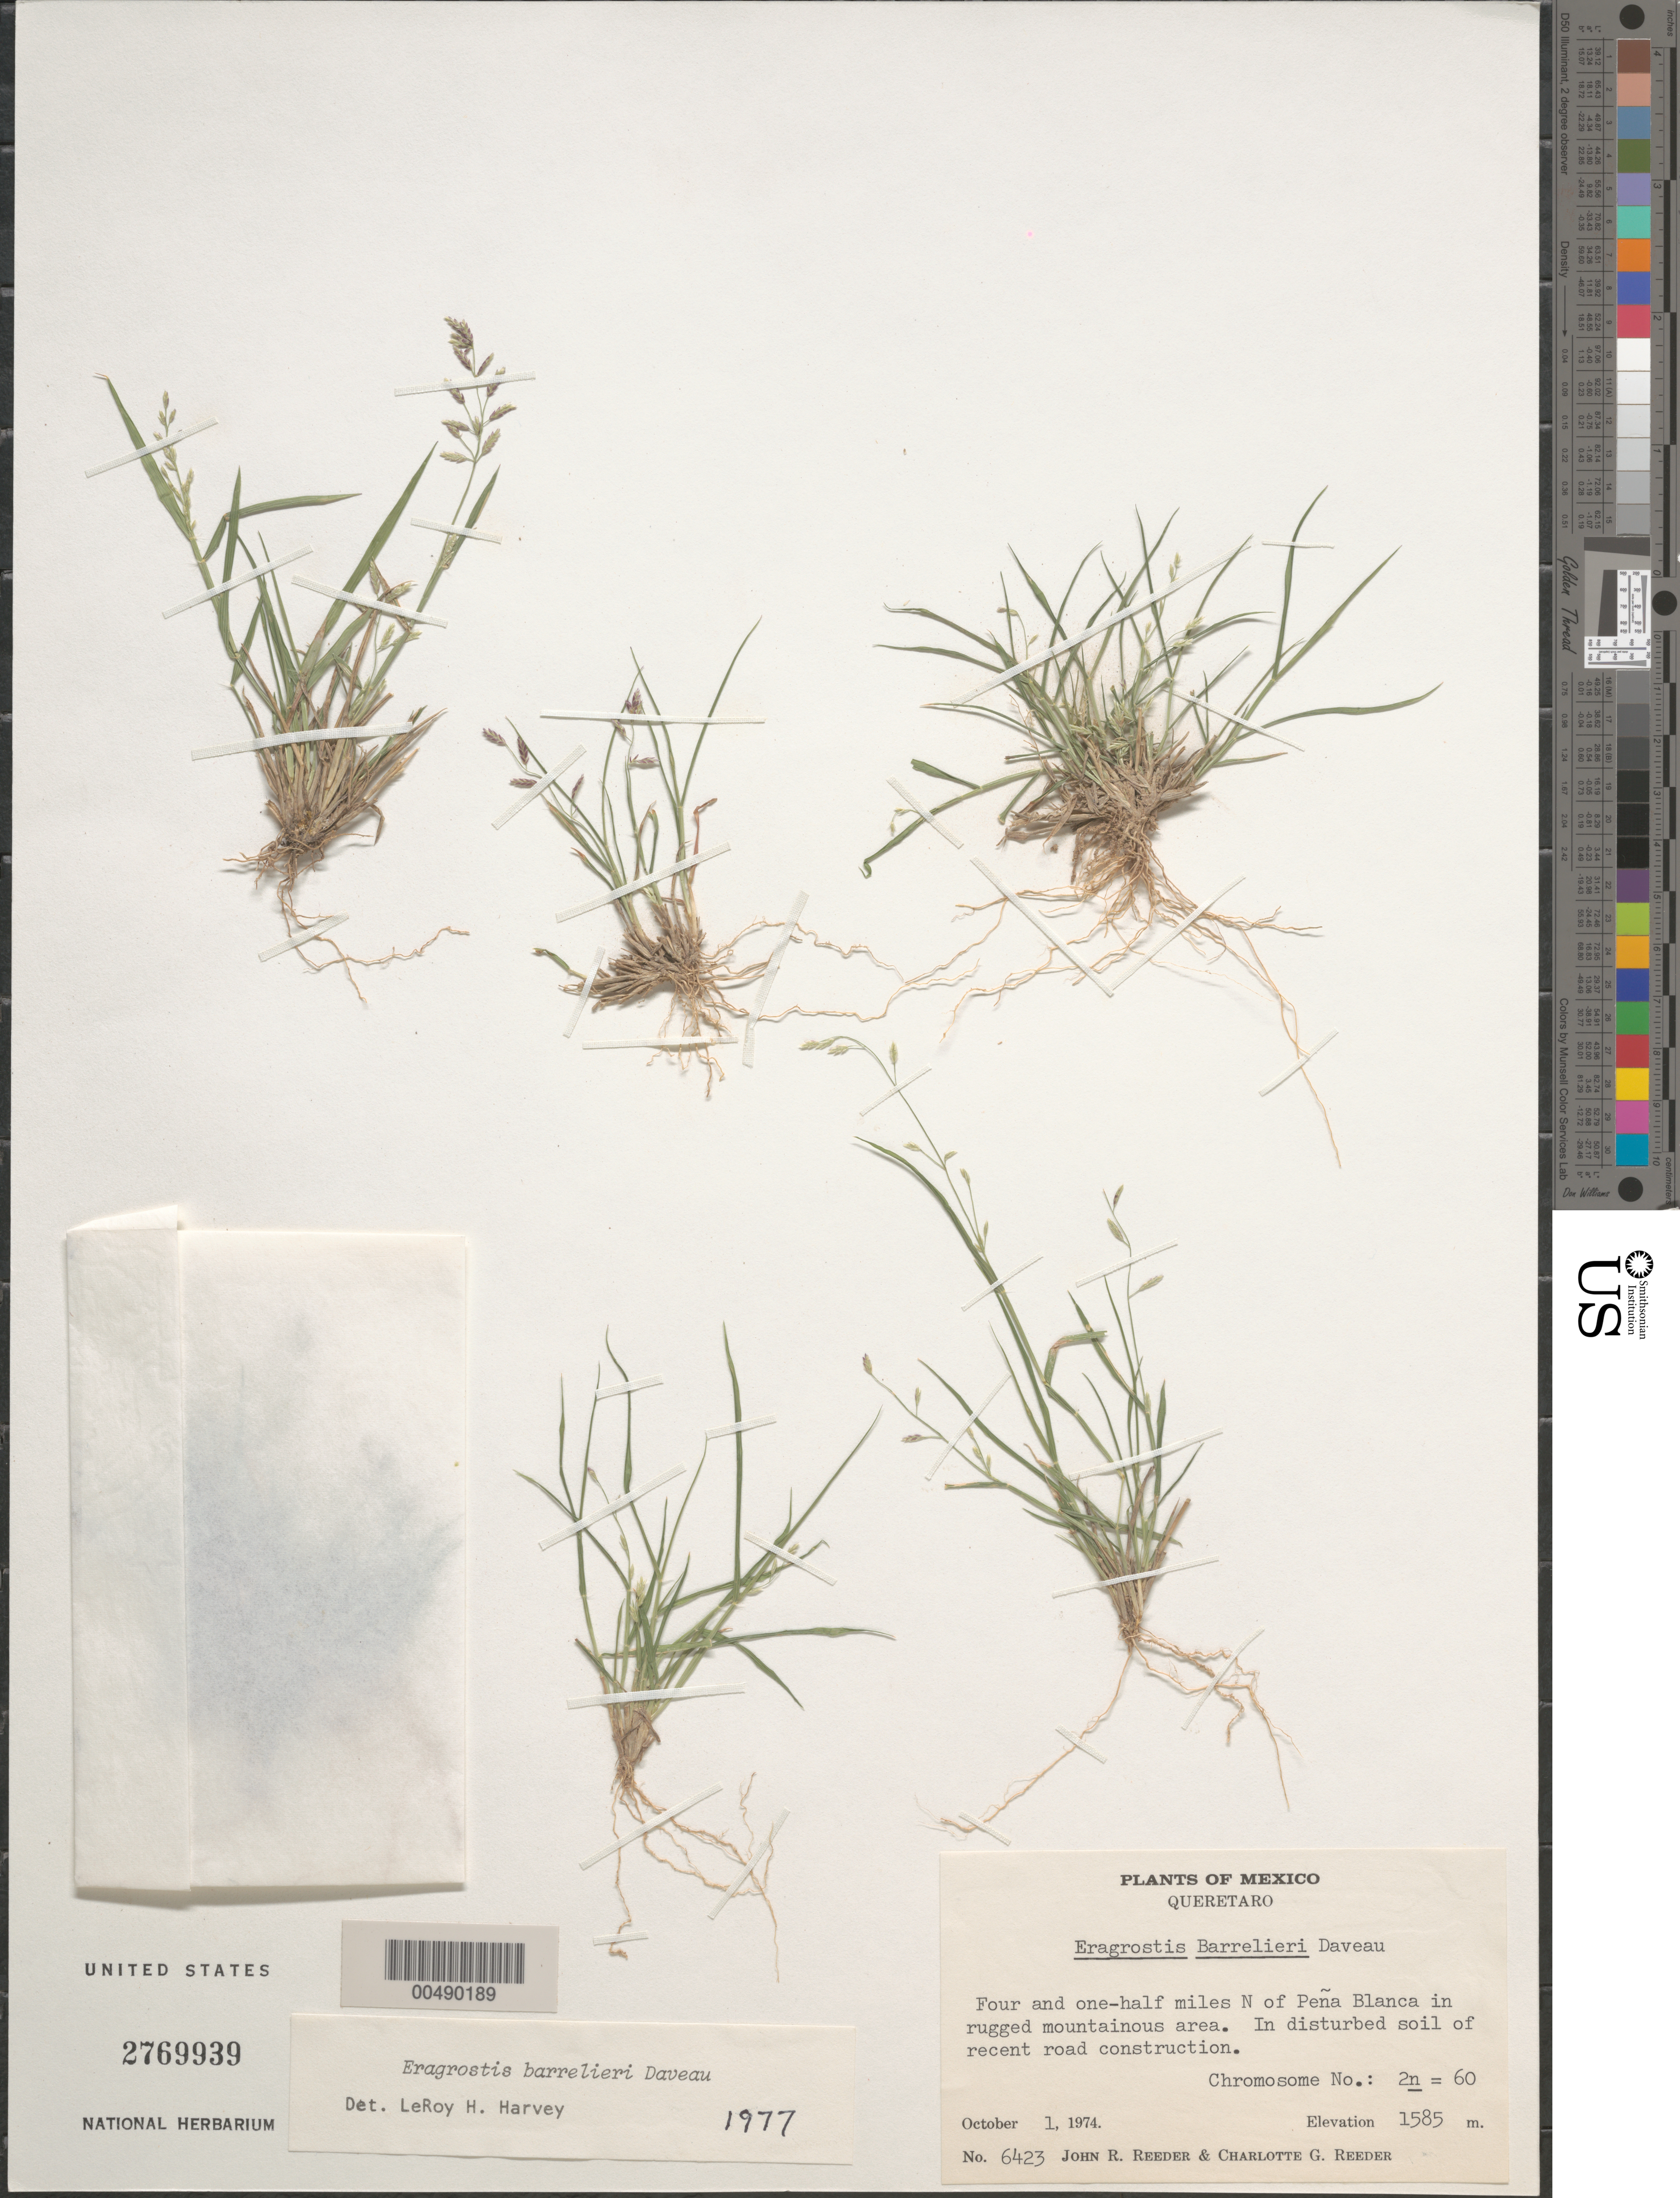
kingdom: Plantae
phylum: Tracheophyta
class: Liliopsida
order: Poales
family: Poaceae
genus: Eragrostis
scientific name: Eragrostis barrelieri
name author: Daveau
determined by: Harvey, L. H.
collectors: J. R. Reeder & C. G. Reeder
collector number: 6423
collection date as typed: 1 Oct 1974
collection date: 1974-10-01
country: Mexico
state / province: Querétaro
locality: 4.5 mi N of Peña Blanca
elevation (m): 1585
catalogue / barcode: US 2769939